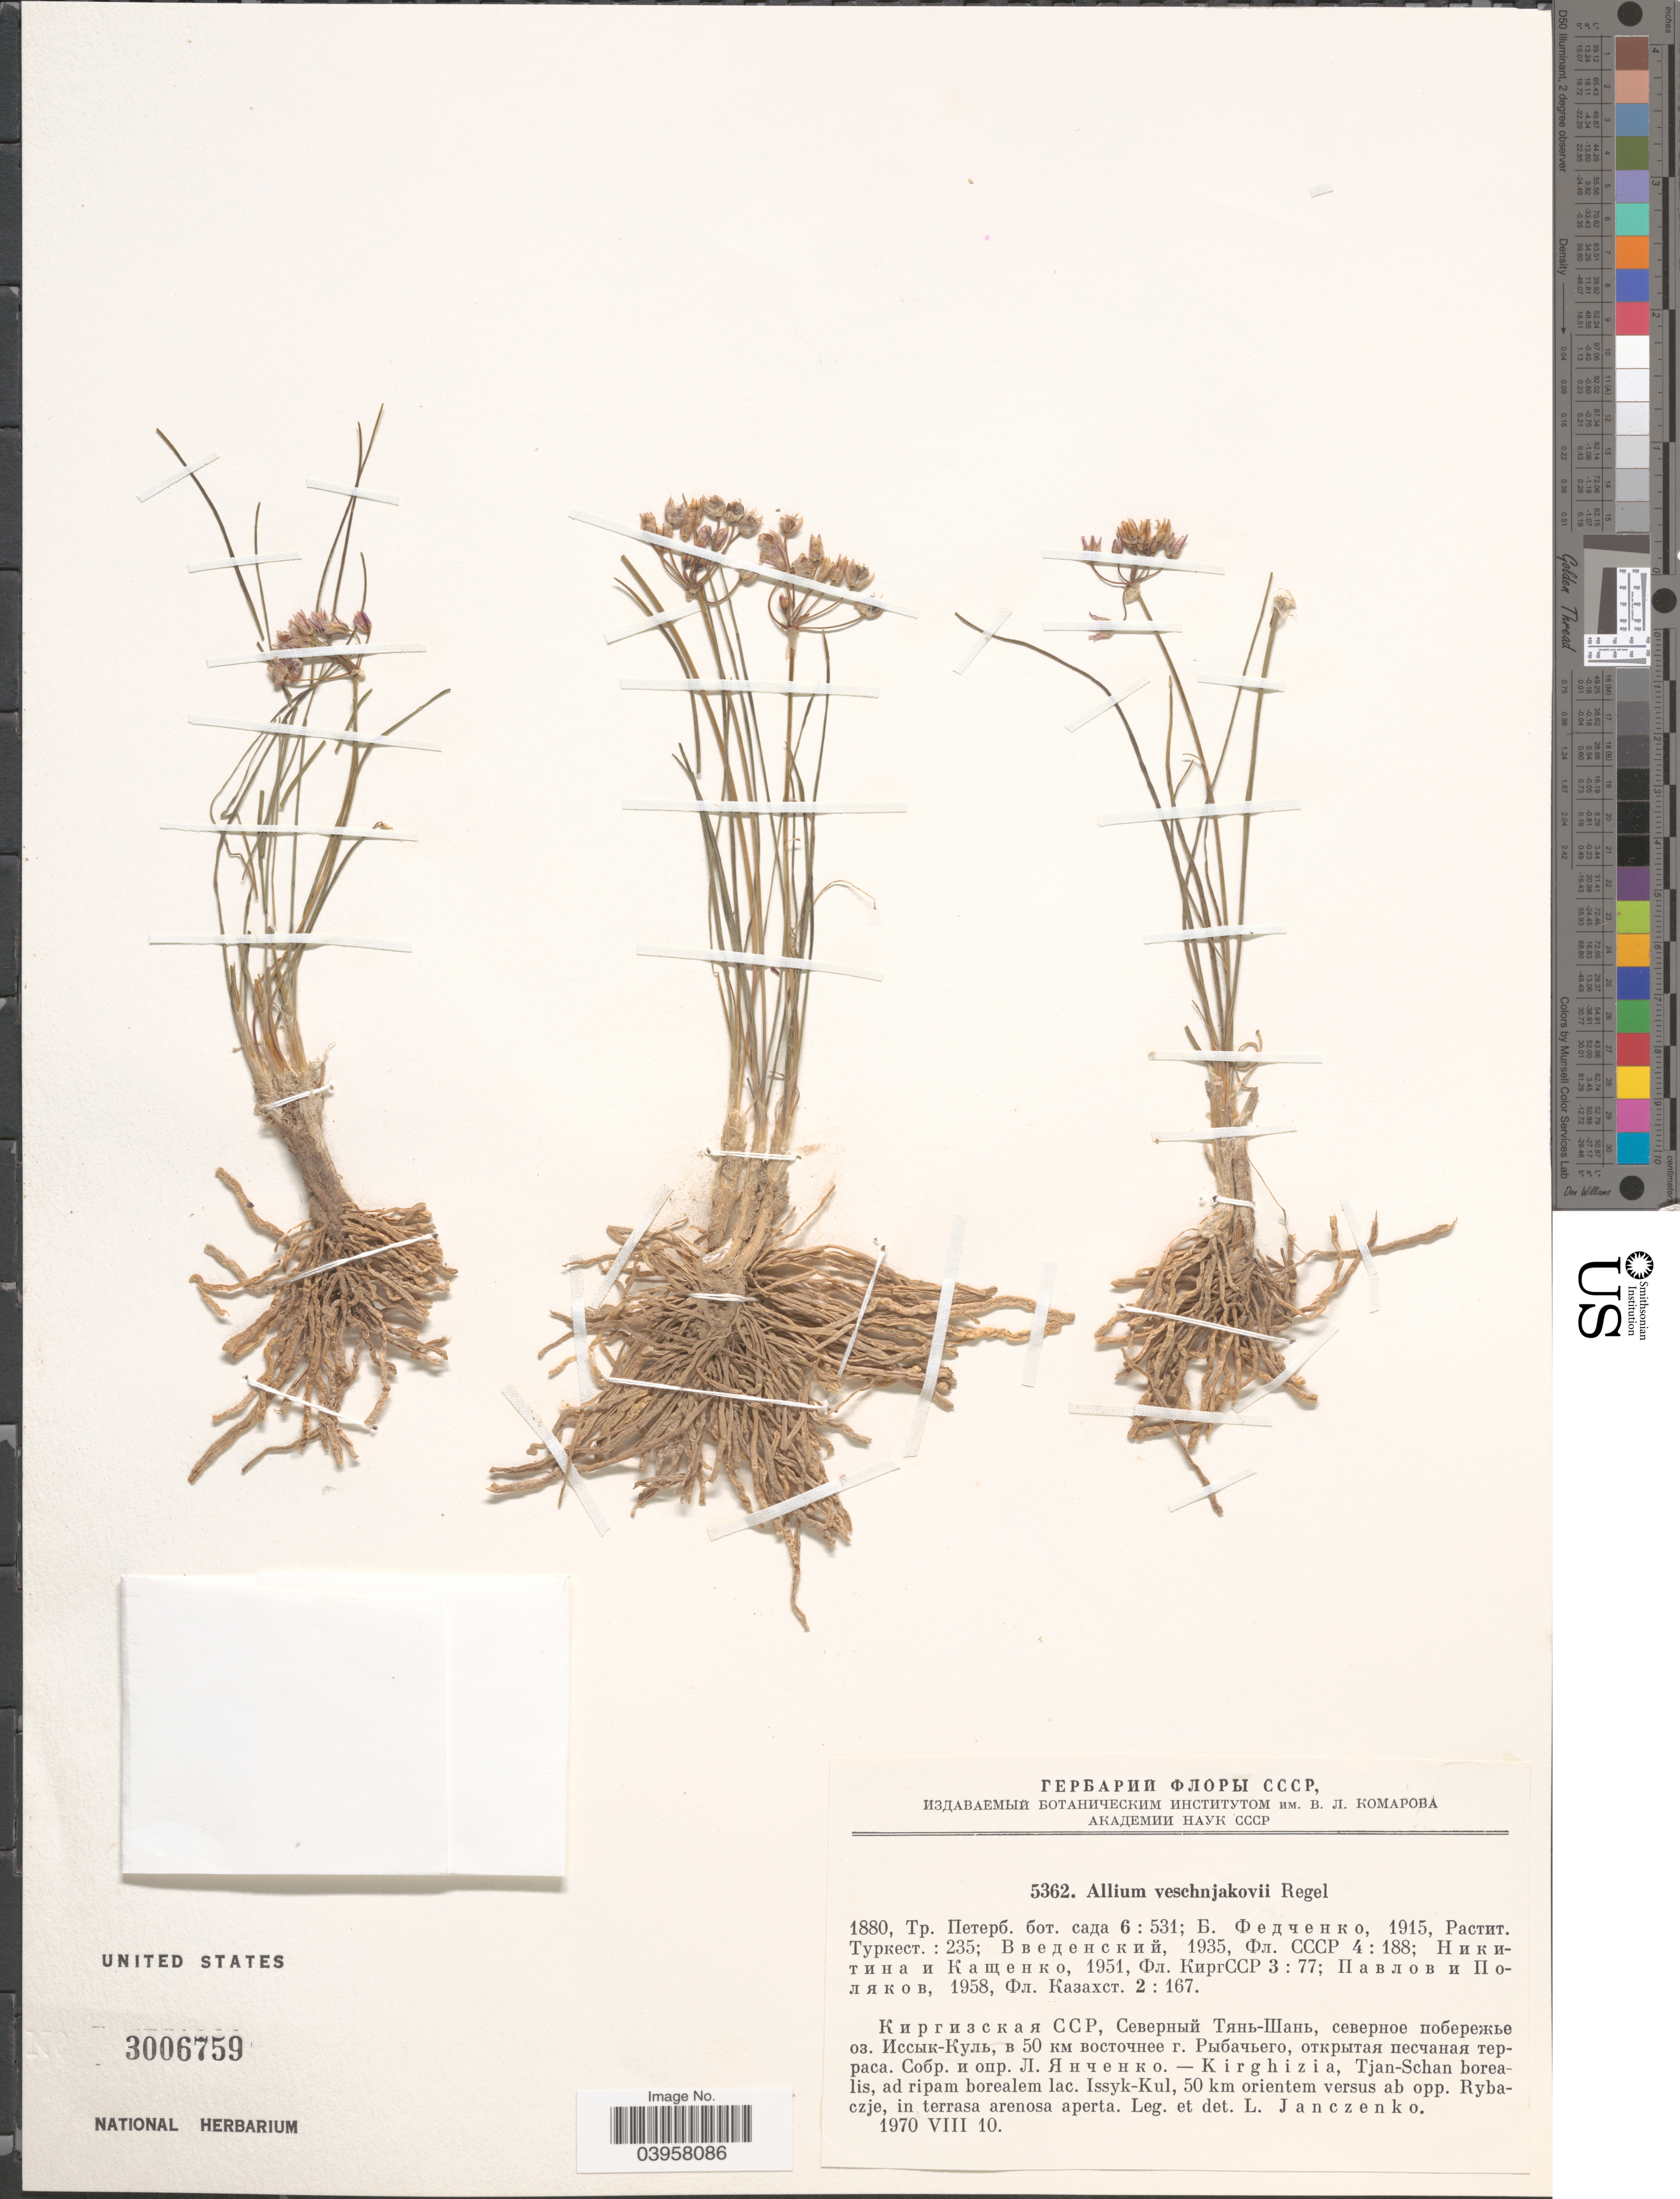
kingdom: Plantae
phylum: Tracheophyta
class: Liliopsida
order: Asparagales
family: Amaryllidaceae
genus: Allium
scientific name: Allium veschnjakovii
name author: Regel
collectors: L. Janczenko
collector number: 5362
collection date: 1970-08-10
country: Kyrgyzstan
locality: Kirghizia, Tjan-Schan borealis, ad ripam borealem lac. Issyk-Kul, 50 km orientem versus ab opp. Rybaczje, in terrasa arenosa aperta.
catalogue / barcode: US 3006759